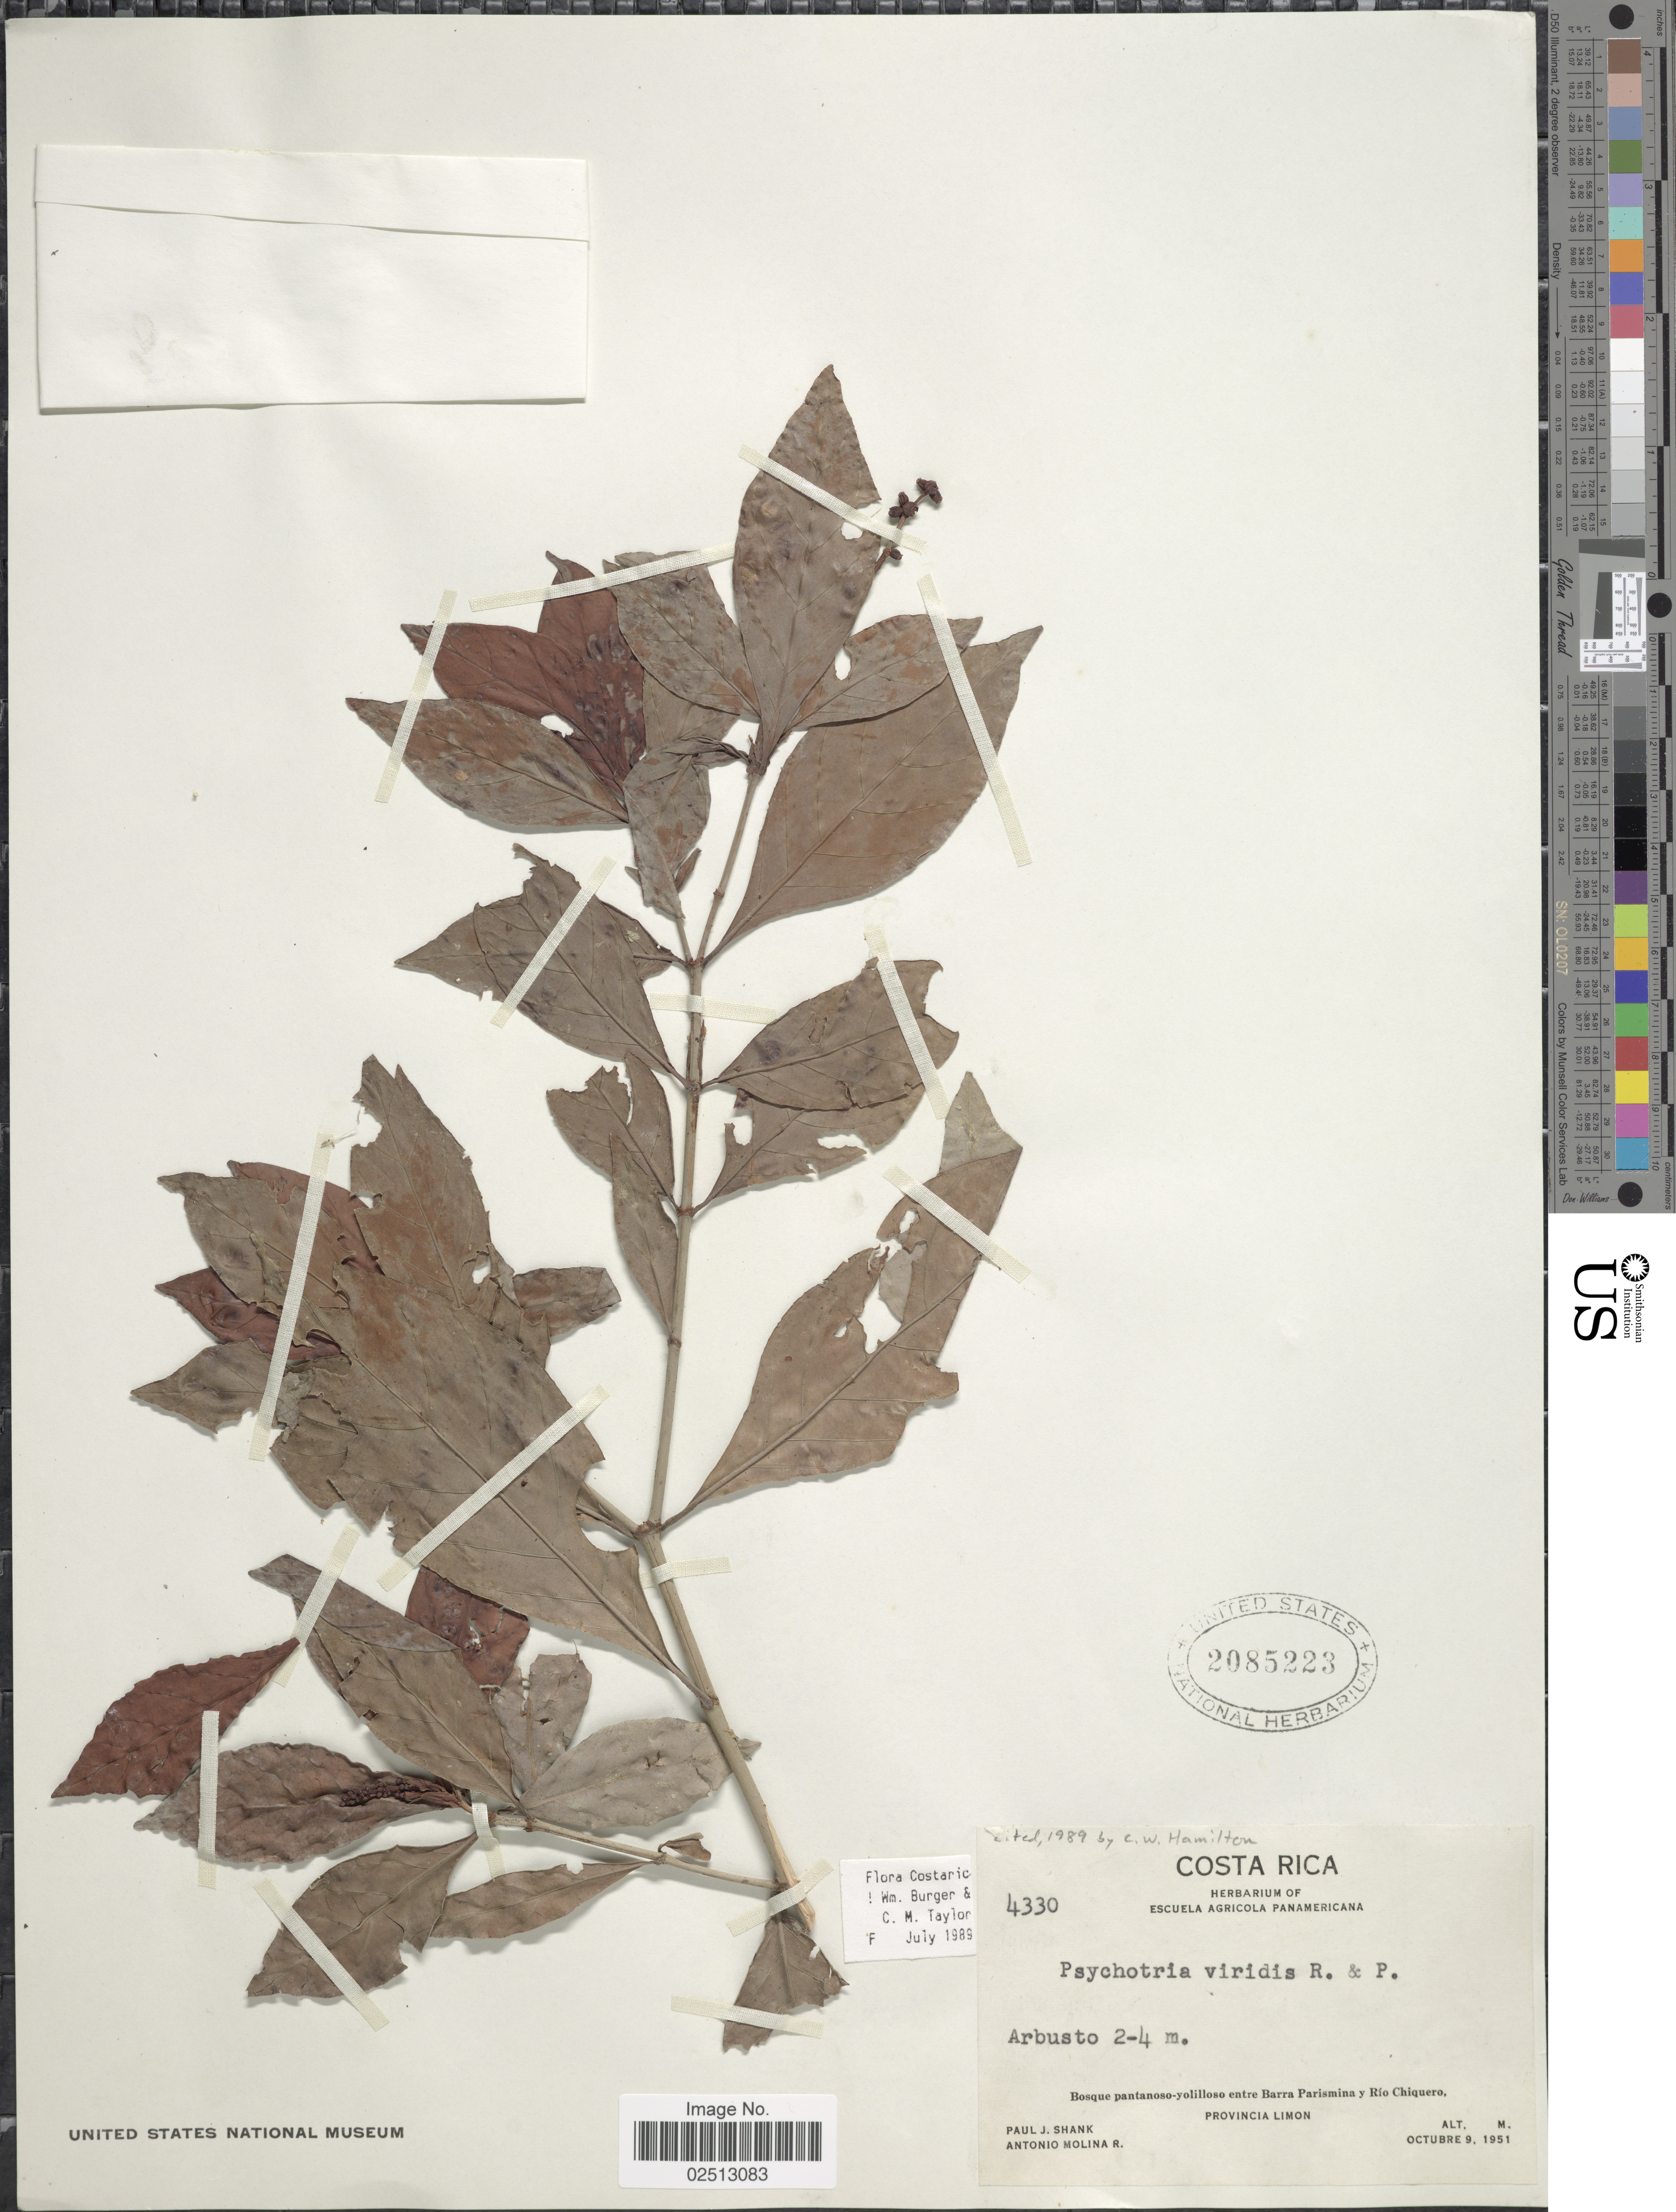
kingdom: Plantae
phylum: Tracheophyta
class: Magnoliopsida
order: Gentianales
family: Rubiaceae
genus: Psychotria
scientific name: Psychotria viridis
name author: Ruiz & Pav.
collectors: P. J. Shank & A. Molina R.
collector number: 4330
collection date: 1951-10-09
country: Costa Rica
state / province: Limón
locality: Bosque pantanoso-yolilloso entre Barra Parismina y Rio Chiquero.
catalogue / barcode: US 2085223